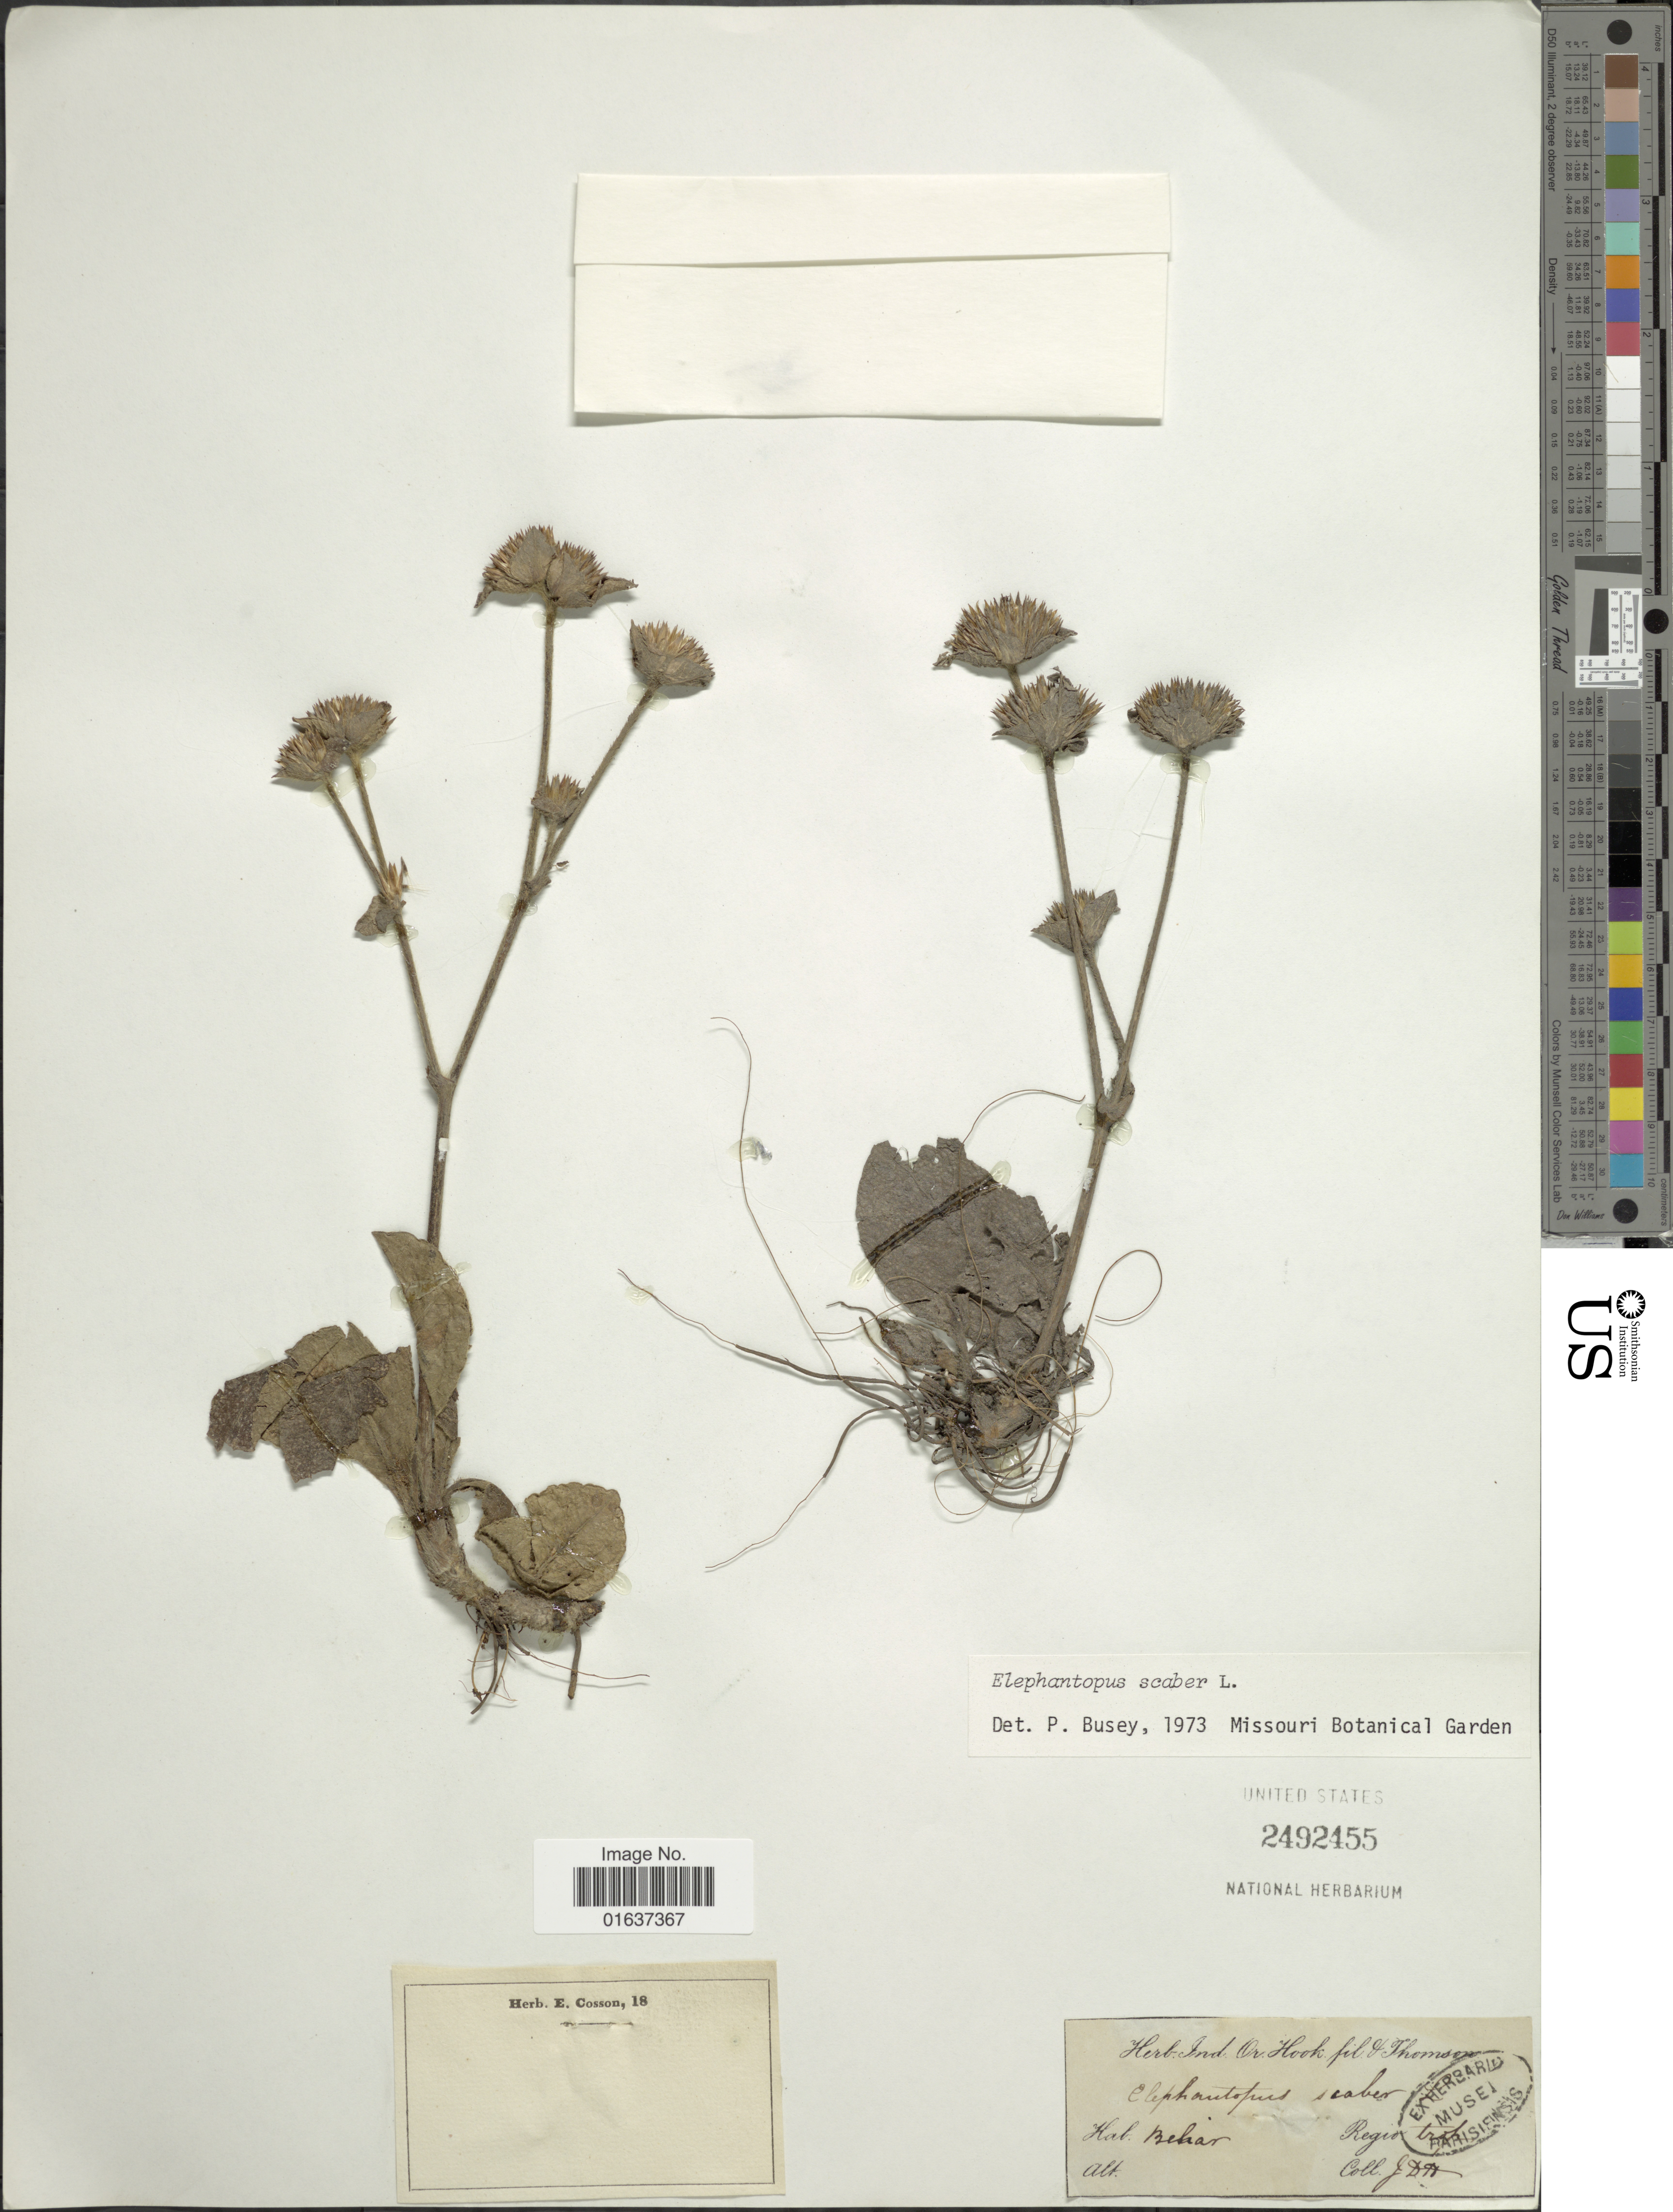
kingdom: Plantae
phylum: Tracheophyta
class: Magnoliopsida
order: Asterales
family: Asteraceae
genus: Elephantopus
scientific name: Elephantopus scaber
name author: L.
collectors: J. Thomson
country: India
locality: Hab. Behar, Regio trop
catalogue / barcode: US 2492455